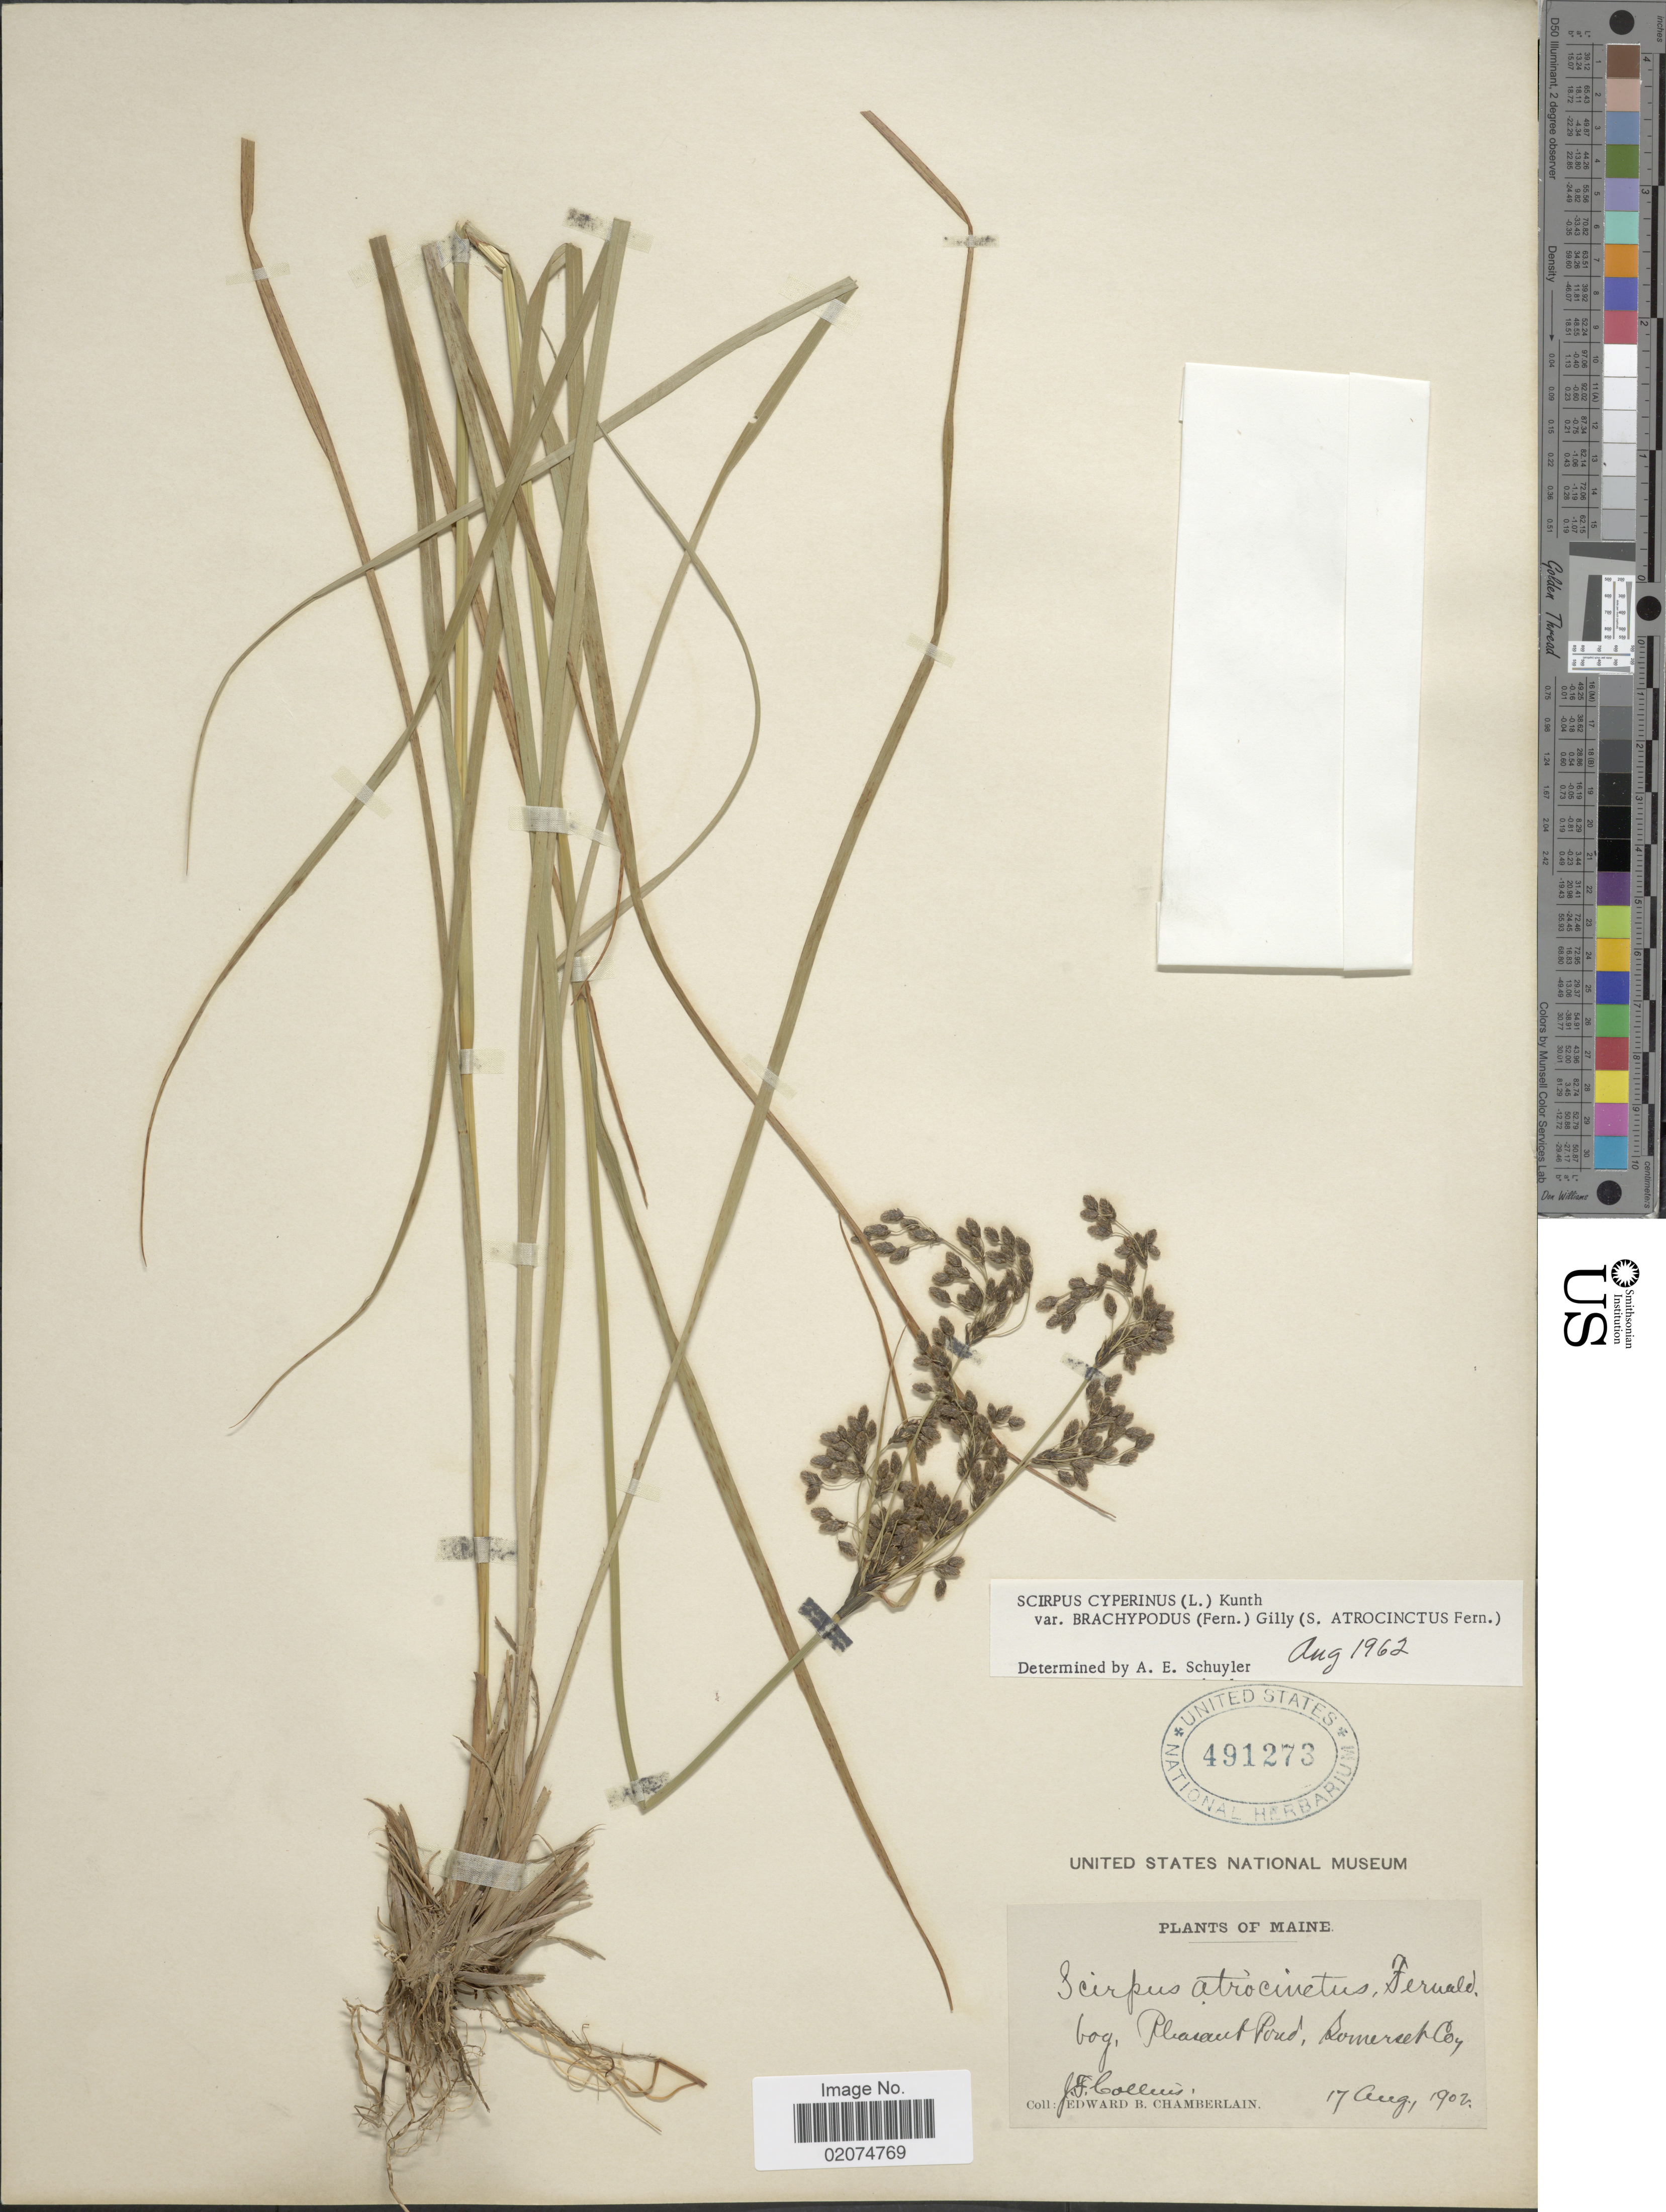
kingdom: Plantae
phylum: Tracheophyta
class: Liliopsida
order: Poales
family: Cyperaceae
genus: Scirpus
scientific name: Scirpus atrocinctus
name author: Fernald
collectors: J. Collins & E. Chamberlain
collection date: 1902-08-17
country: United States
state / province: Maine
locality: Somerset Co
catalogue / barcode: US 491273